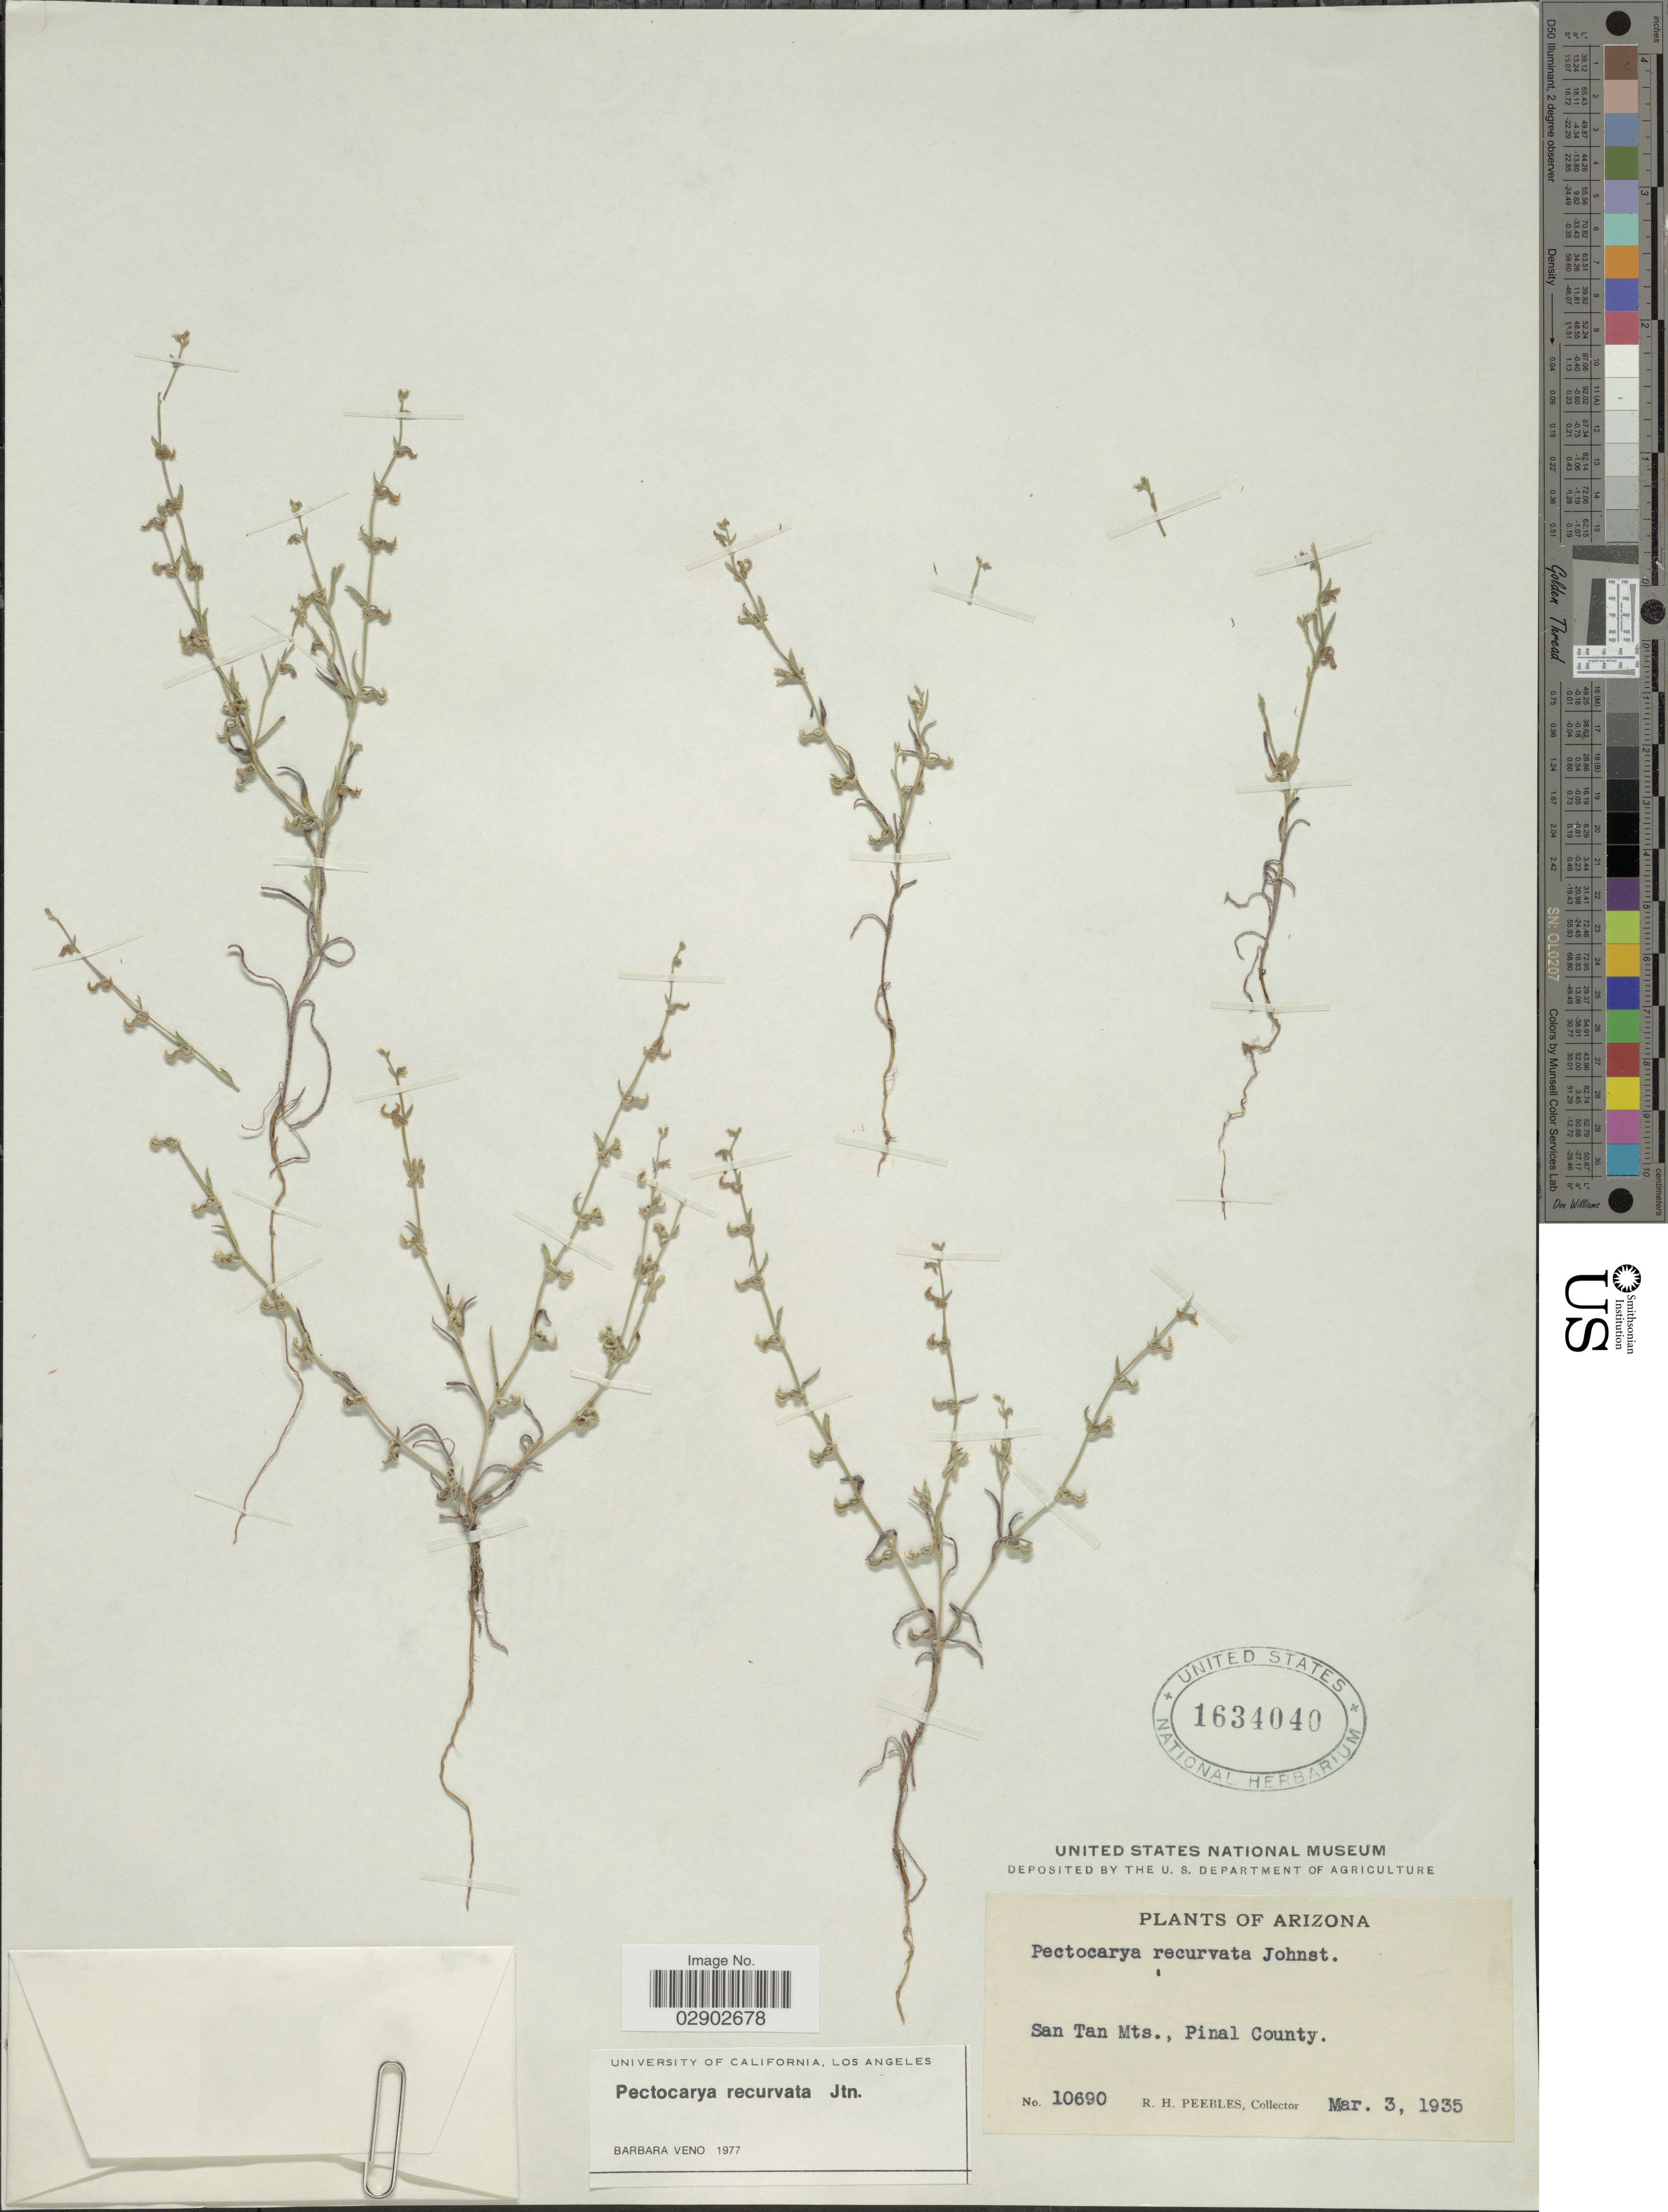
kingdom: Plantae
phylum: Tracheophyta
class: Magnoliopsida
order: Boraginales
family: Boraginaceae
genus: Pectocarya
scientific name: Pectocarya recurvata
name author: I.M. Johnst.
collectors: R. H. Peebles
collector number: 10690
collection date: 1935-03-03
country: United States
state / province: Arizona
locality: San Tan Mts., Pinal County.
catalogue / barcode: US 1634040